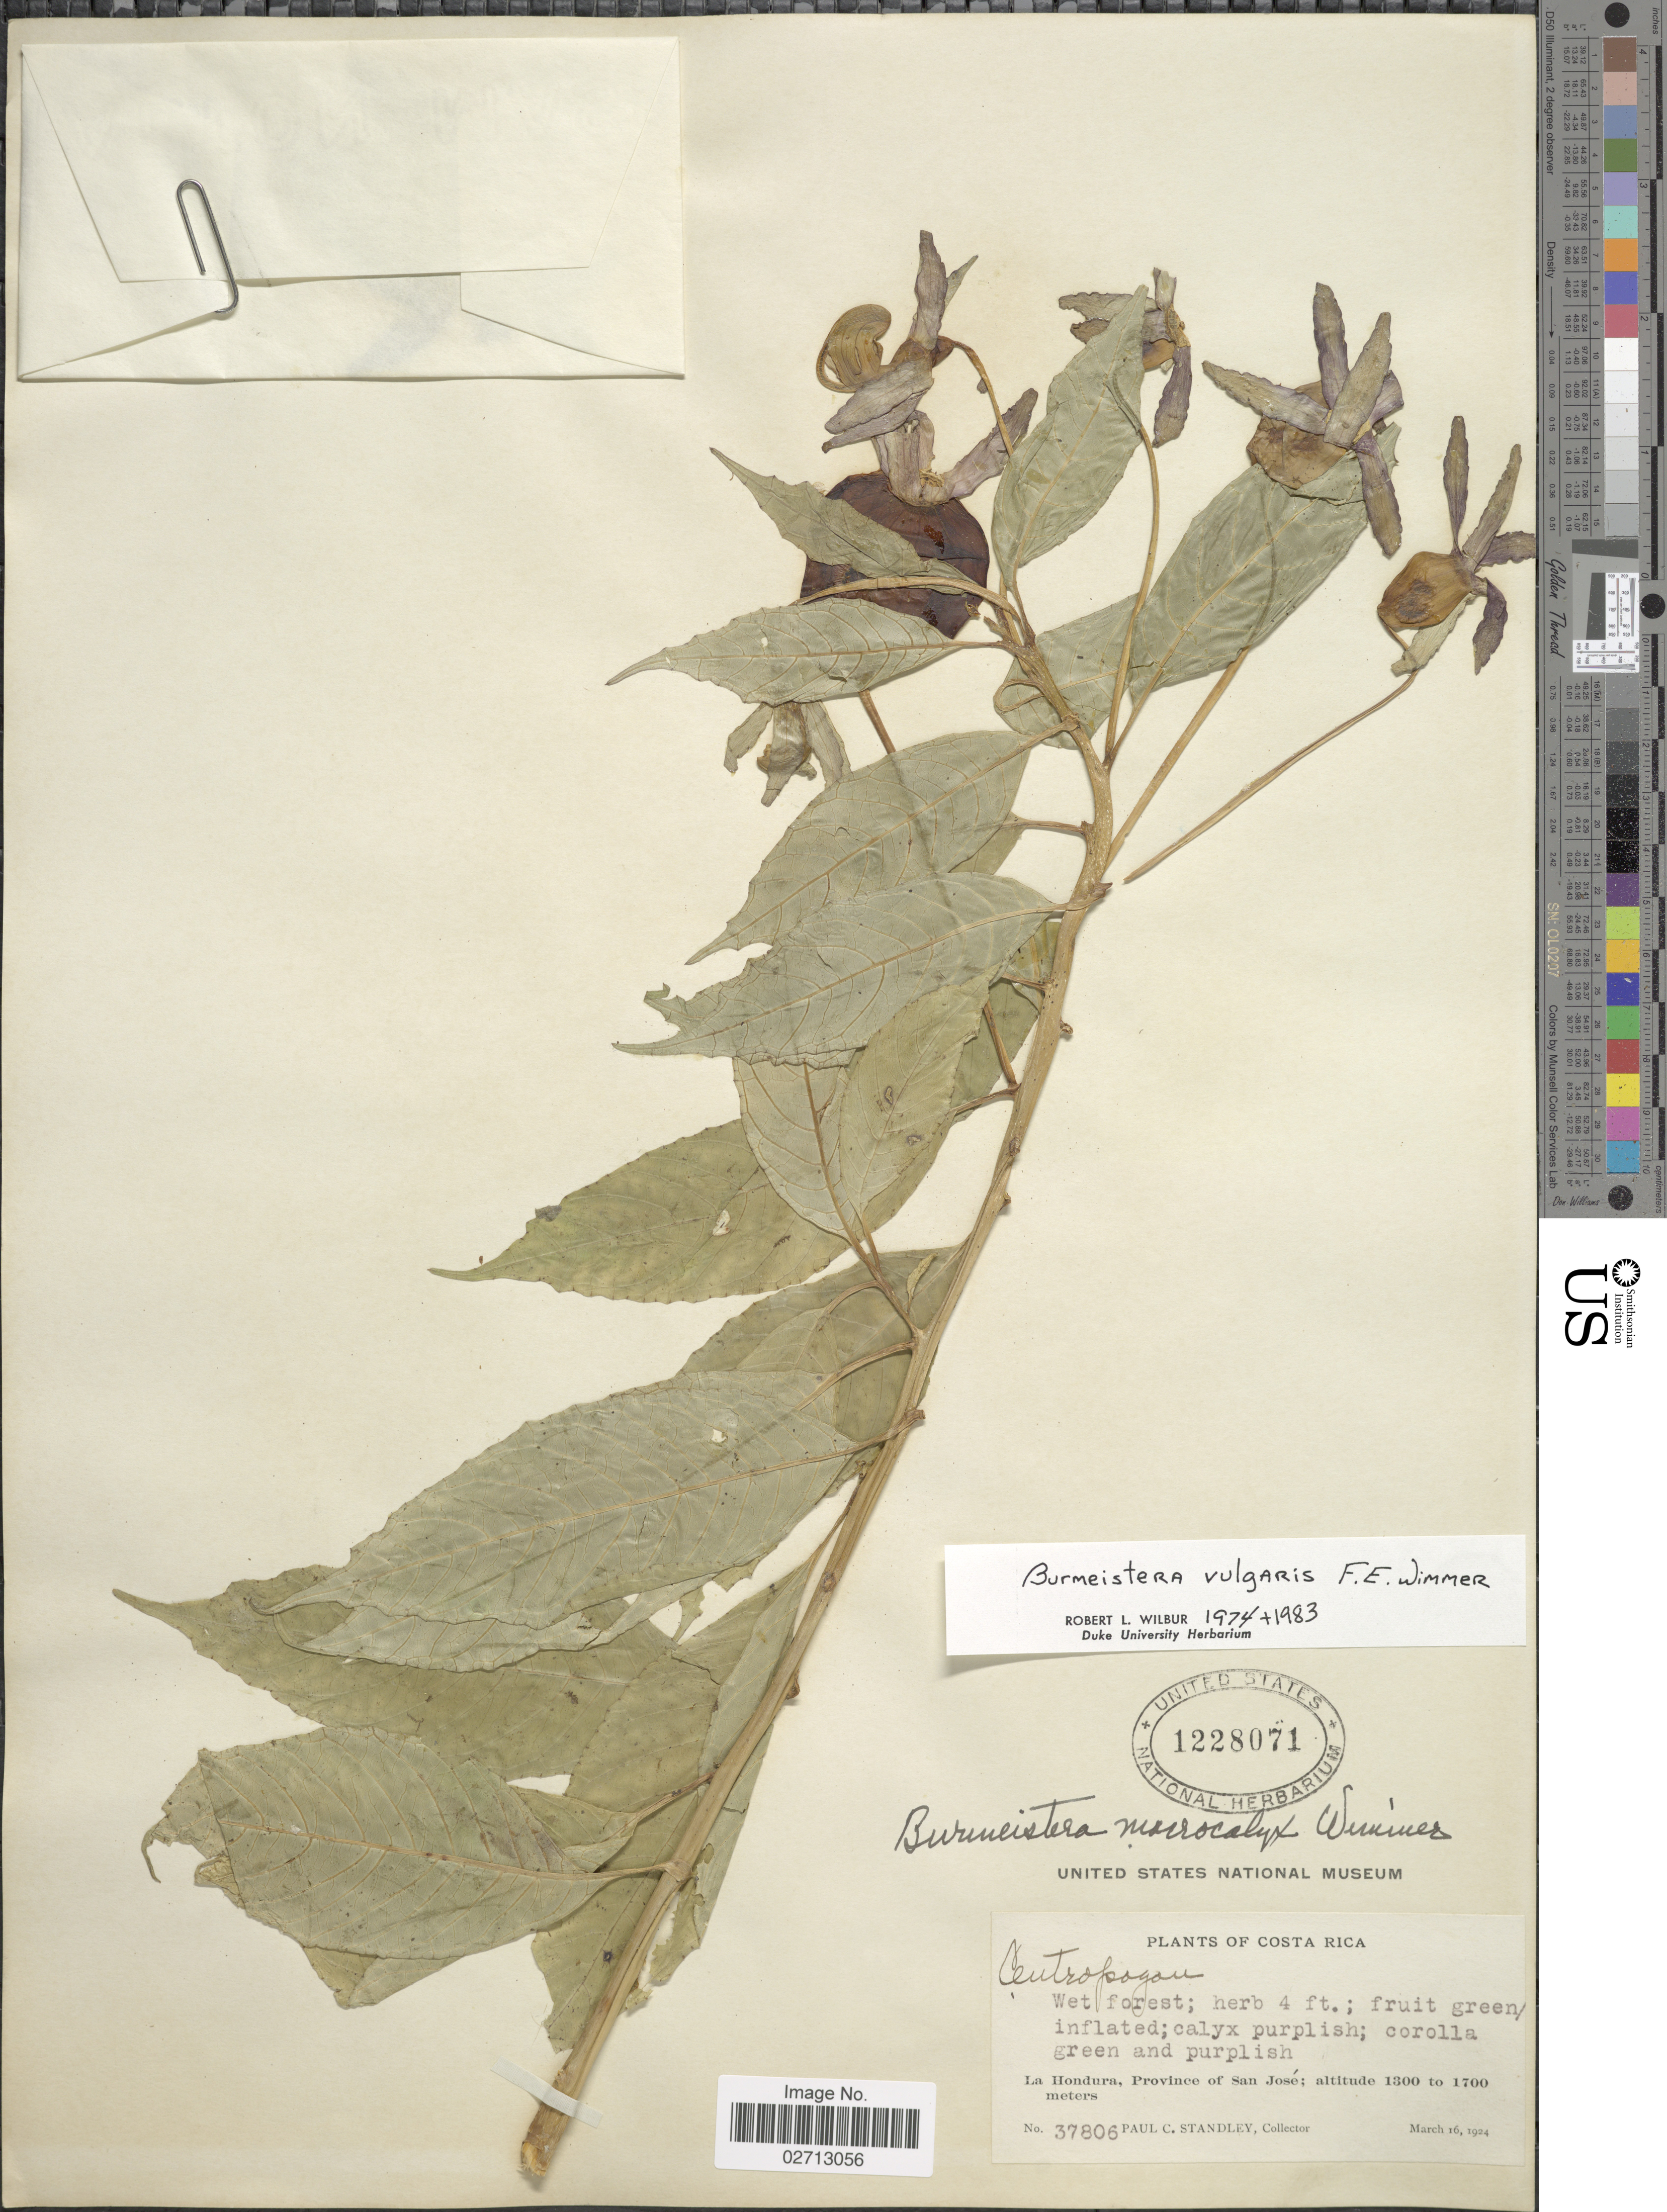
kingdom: Plantae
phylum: Tracheophyta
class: Magnoliopsida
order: Asterales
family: Campanulaceae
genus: Burmeistera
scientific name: Burmeistera vulgaris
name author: E. Wimm.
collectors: P. C. Standley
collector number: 37806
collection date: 1924-03-16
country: Costa Rica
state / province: San José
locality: La Hondura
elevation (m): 1300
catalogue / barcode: US 1228071